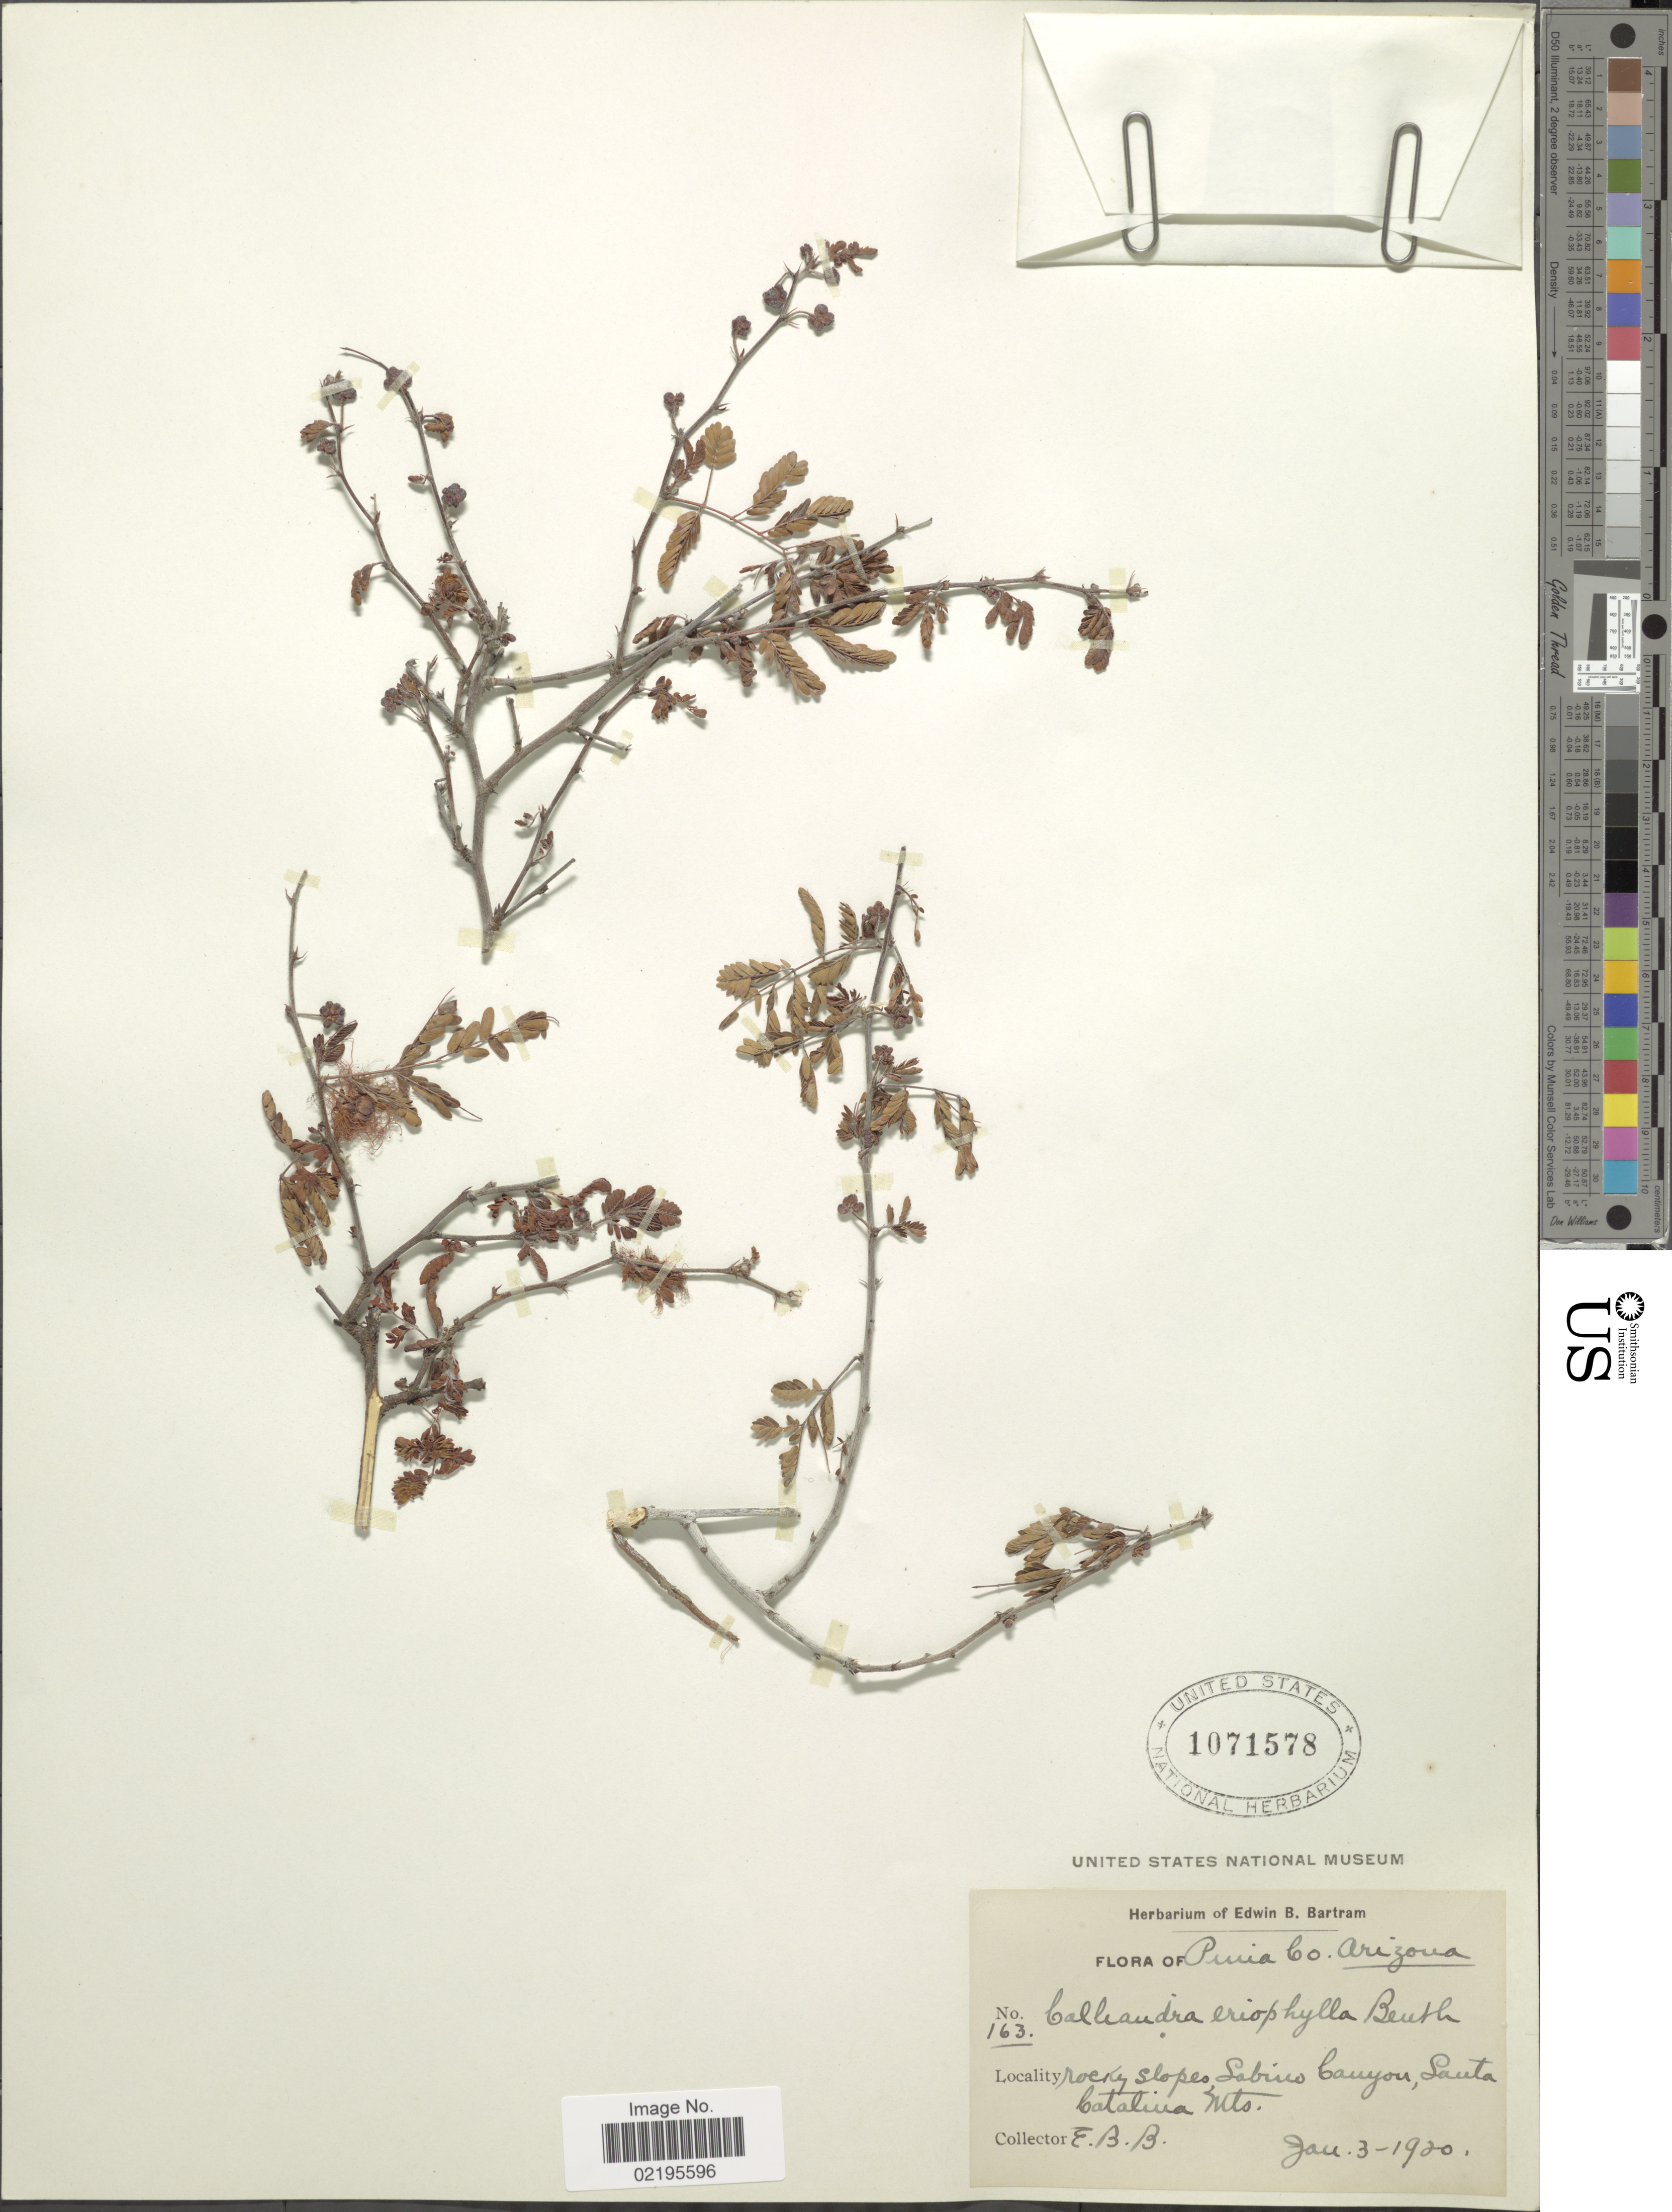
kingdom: Plantae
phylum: Tracheophyta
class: Magnoliopsida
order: Fabales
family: Fabaceae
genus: Calliandra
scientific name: Calliandra eriophylla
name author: Benth.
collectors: E. B. Bartram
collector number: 163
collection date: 1920-01-03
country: United States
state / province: Arizona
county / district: Pima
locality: Pima Co., Rocky slopes, Sabino Canyon, Santa Catalina Mts.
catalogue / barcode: US 1071578